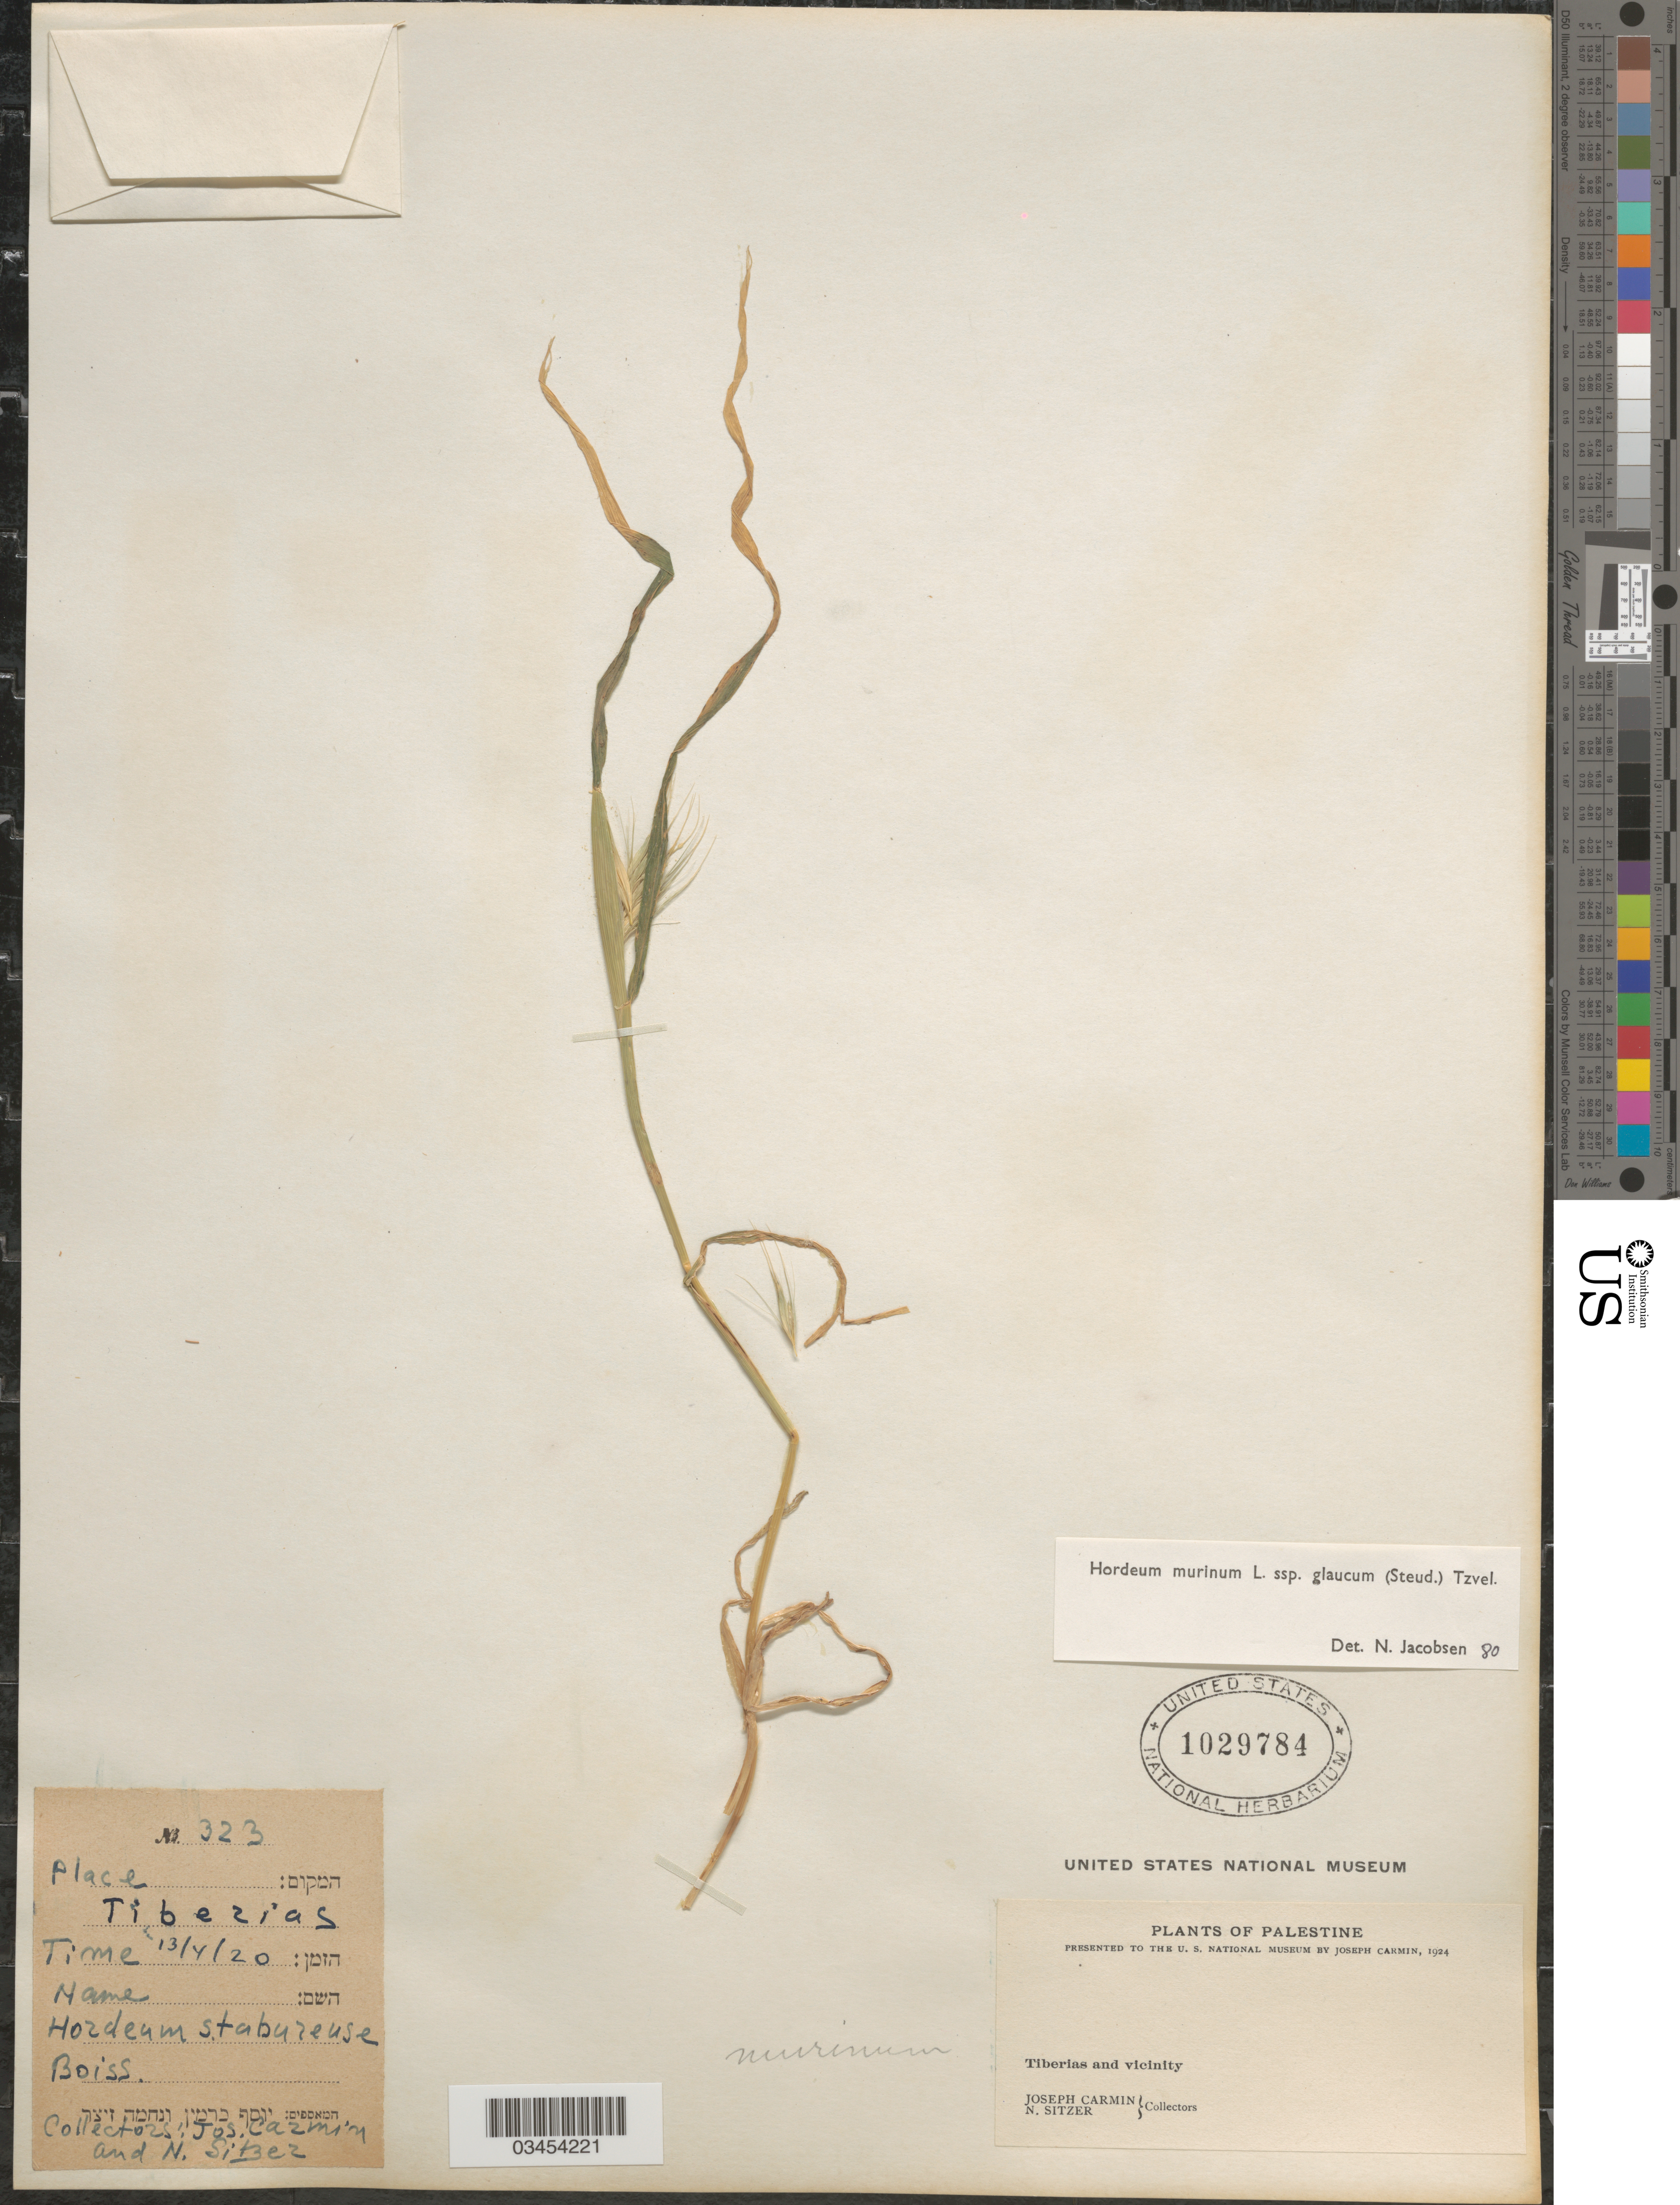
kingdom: Plantae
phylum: Tracheophyta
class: Liliopsida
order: Poales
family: Poaceae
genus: Hordeum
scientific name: Hordeum murinum subsp. glaucum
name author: (Steud.) Tzvelev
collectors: J. Carmin & N. Sitzer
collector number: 323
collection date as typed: Transcribed d/m/y: 13/4/20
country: Israel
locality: Palestine. Tiberias and vicinity.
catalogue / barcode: US 1029784